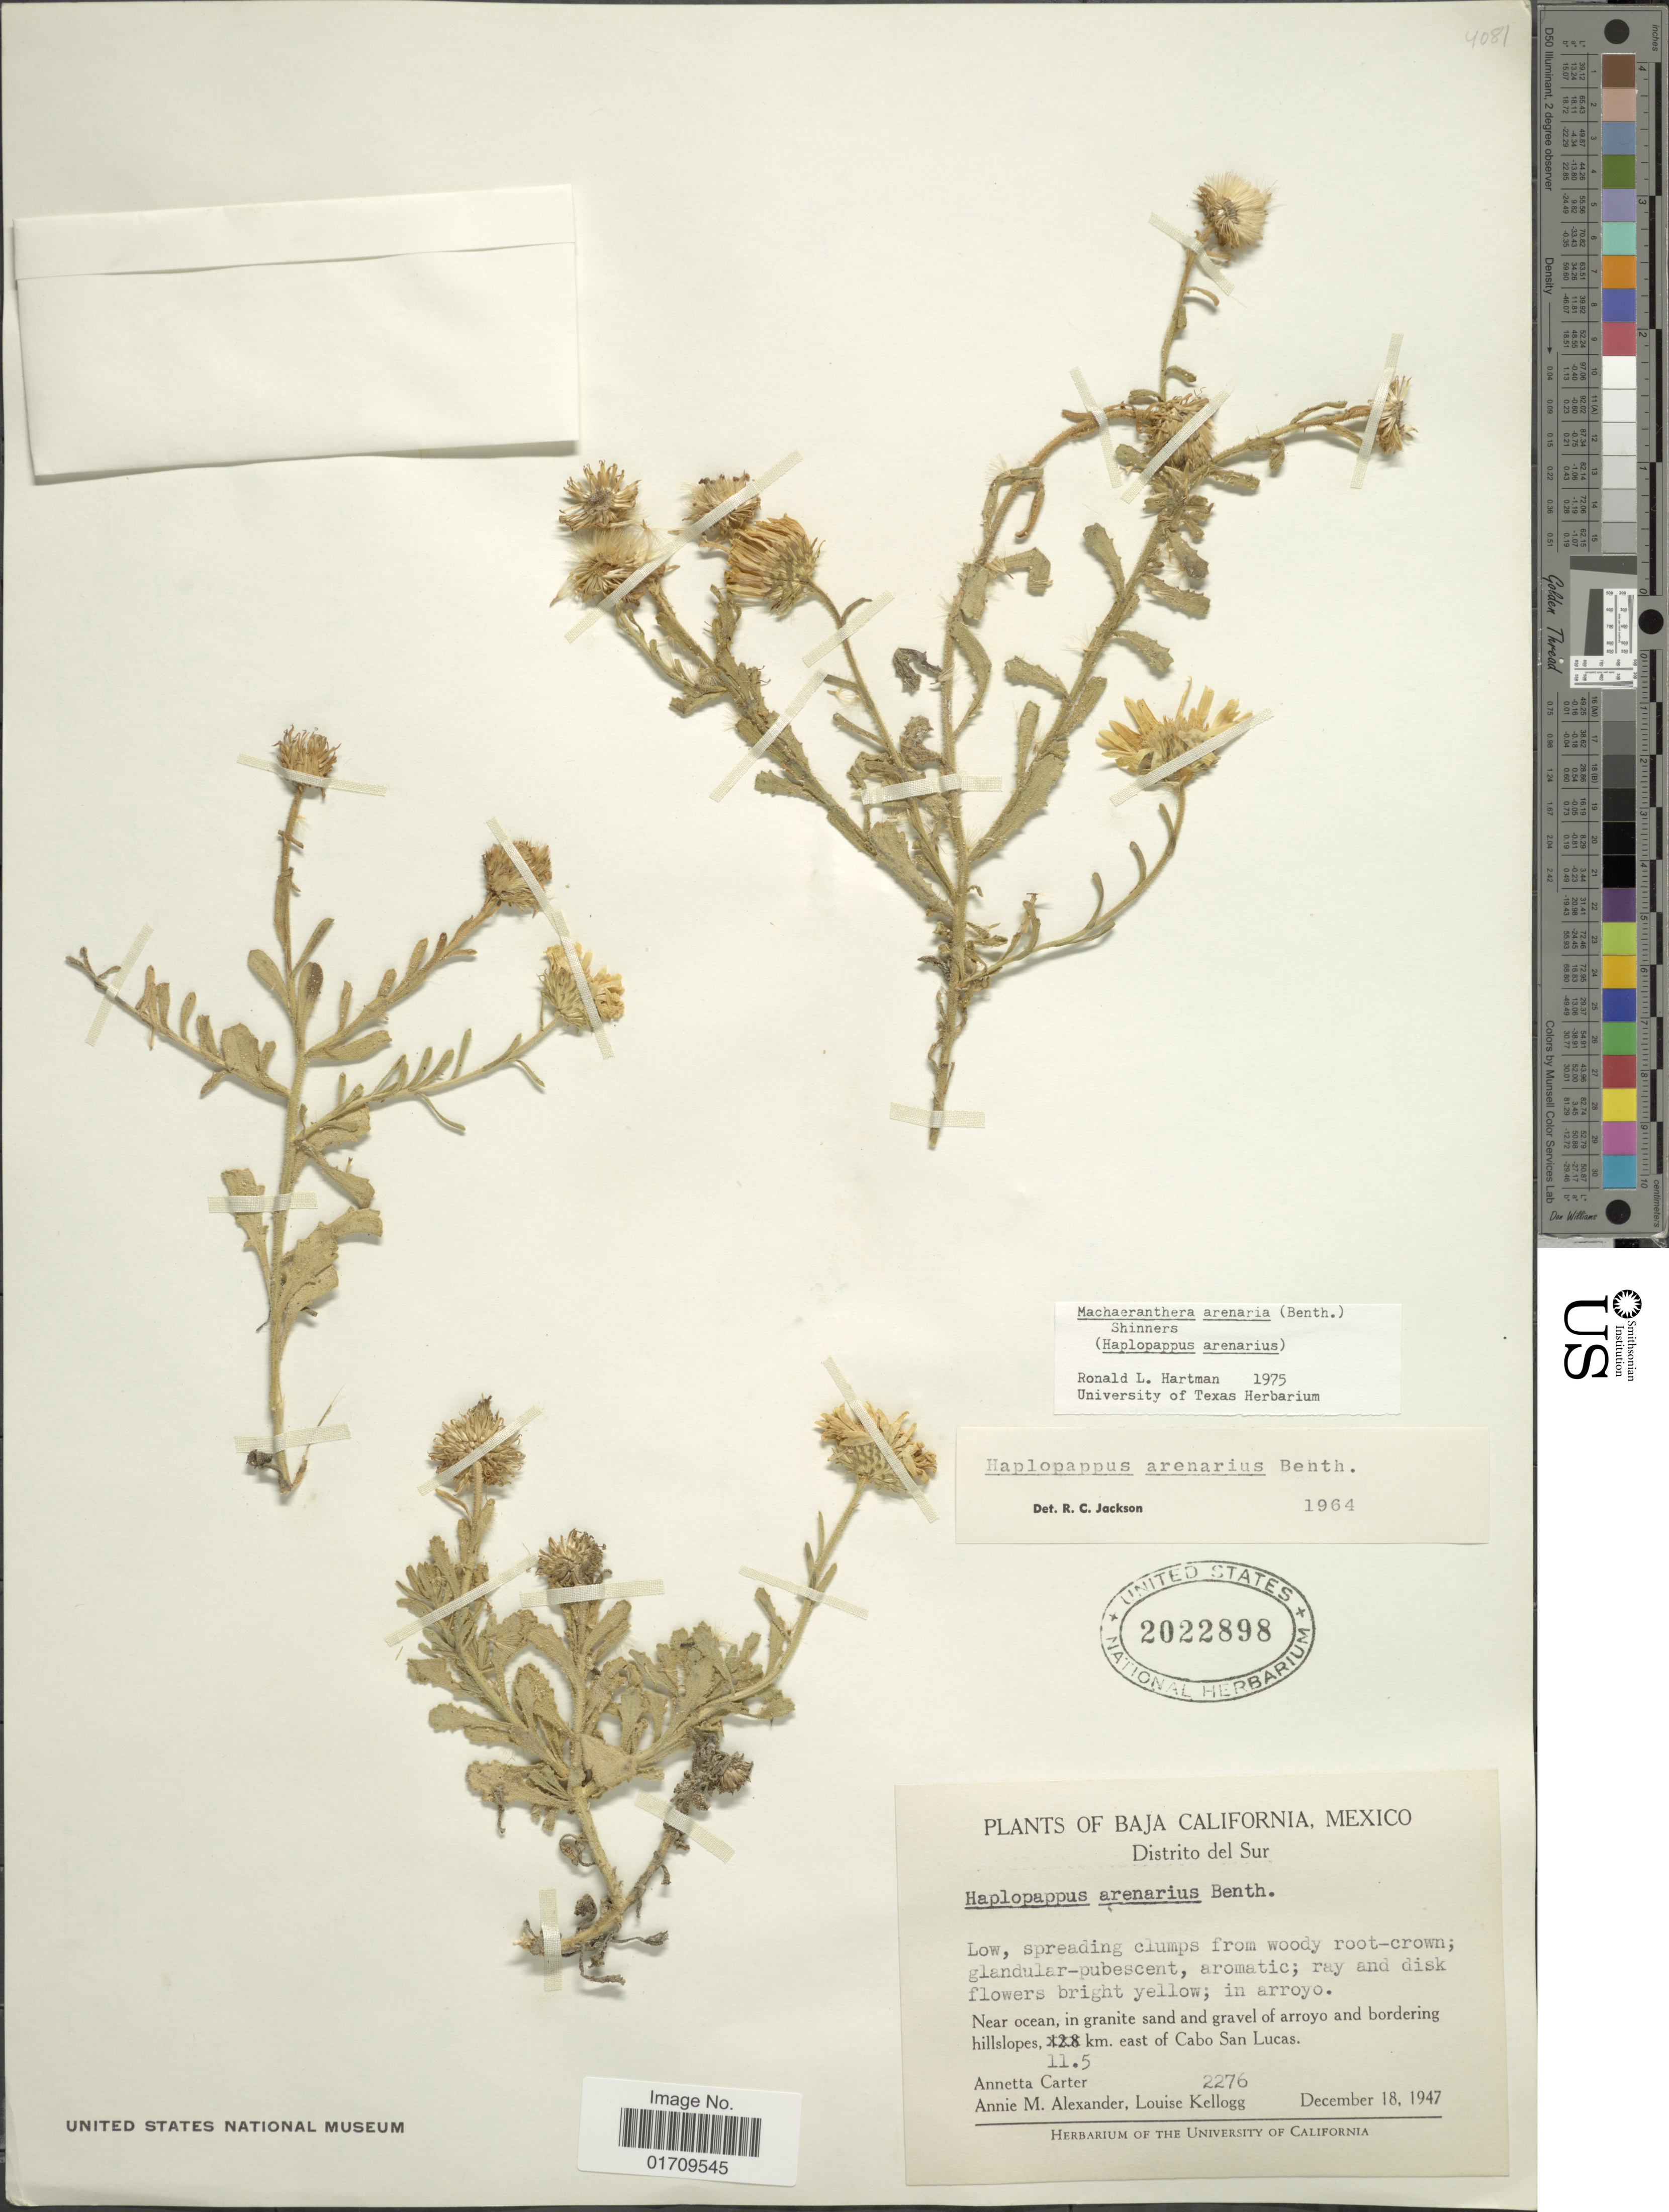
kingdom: Plantae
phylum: Tracheophyta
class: Magnoliopsida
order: Asterales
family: Asteraceae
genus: Machaeranthera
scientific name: Machaeranthera arenaria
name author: (Benth.) Shinners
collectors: A. M. Alexander & L. Kellogg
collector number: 2276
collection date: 1947-12-18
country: Mexico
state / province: Baja California Sur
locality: Distrito del Sur, 11.5 km east of Cabo San Lucas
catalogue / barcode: US 2022898